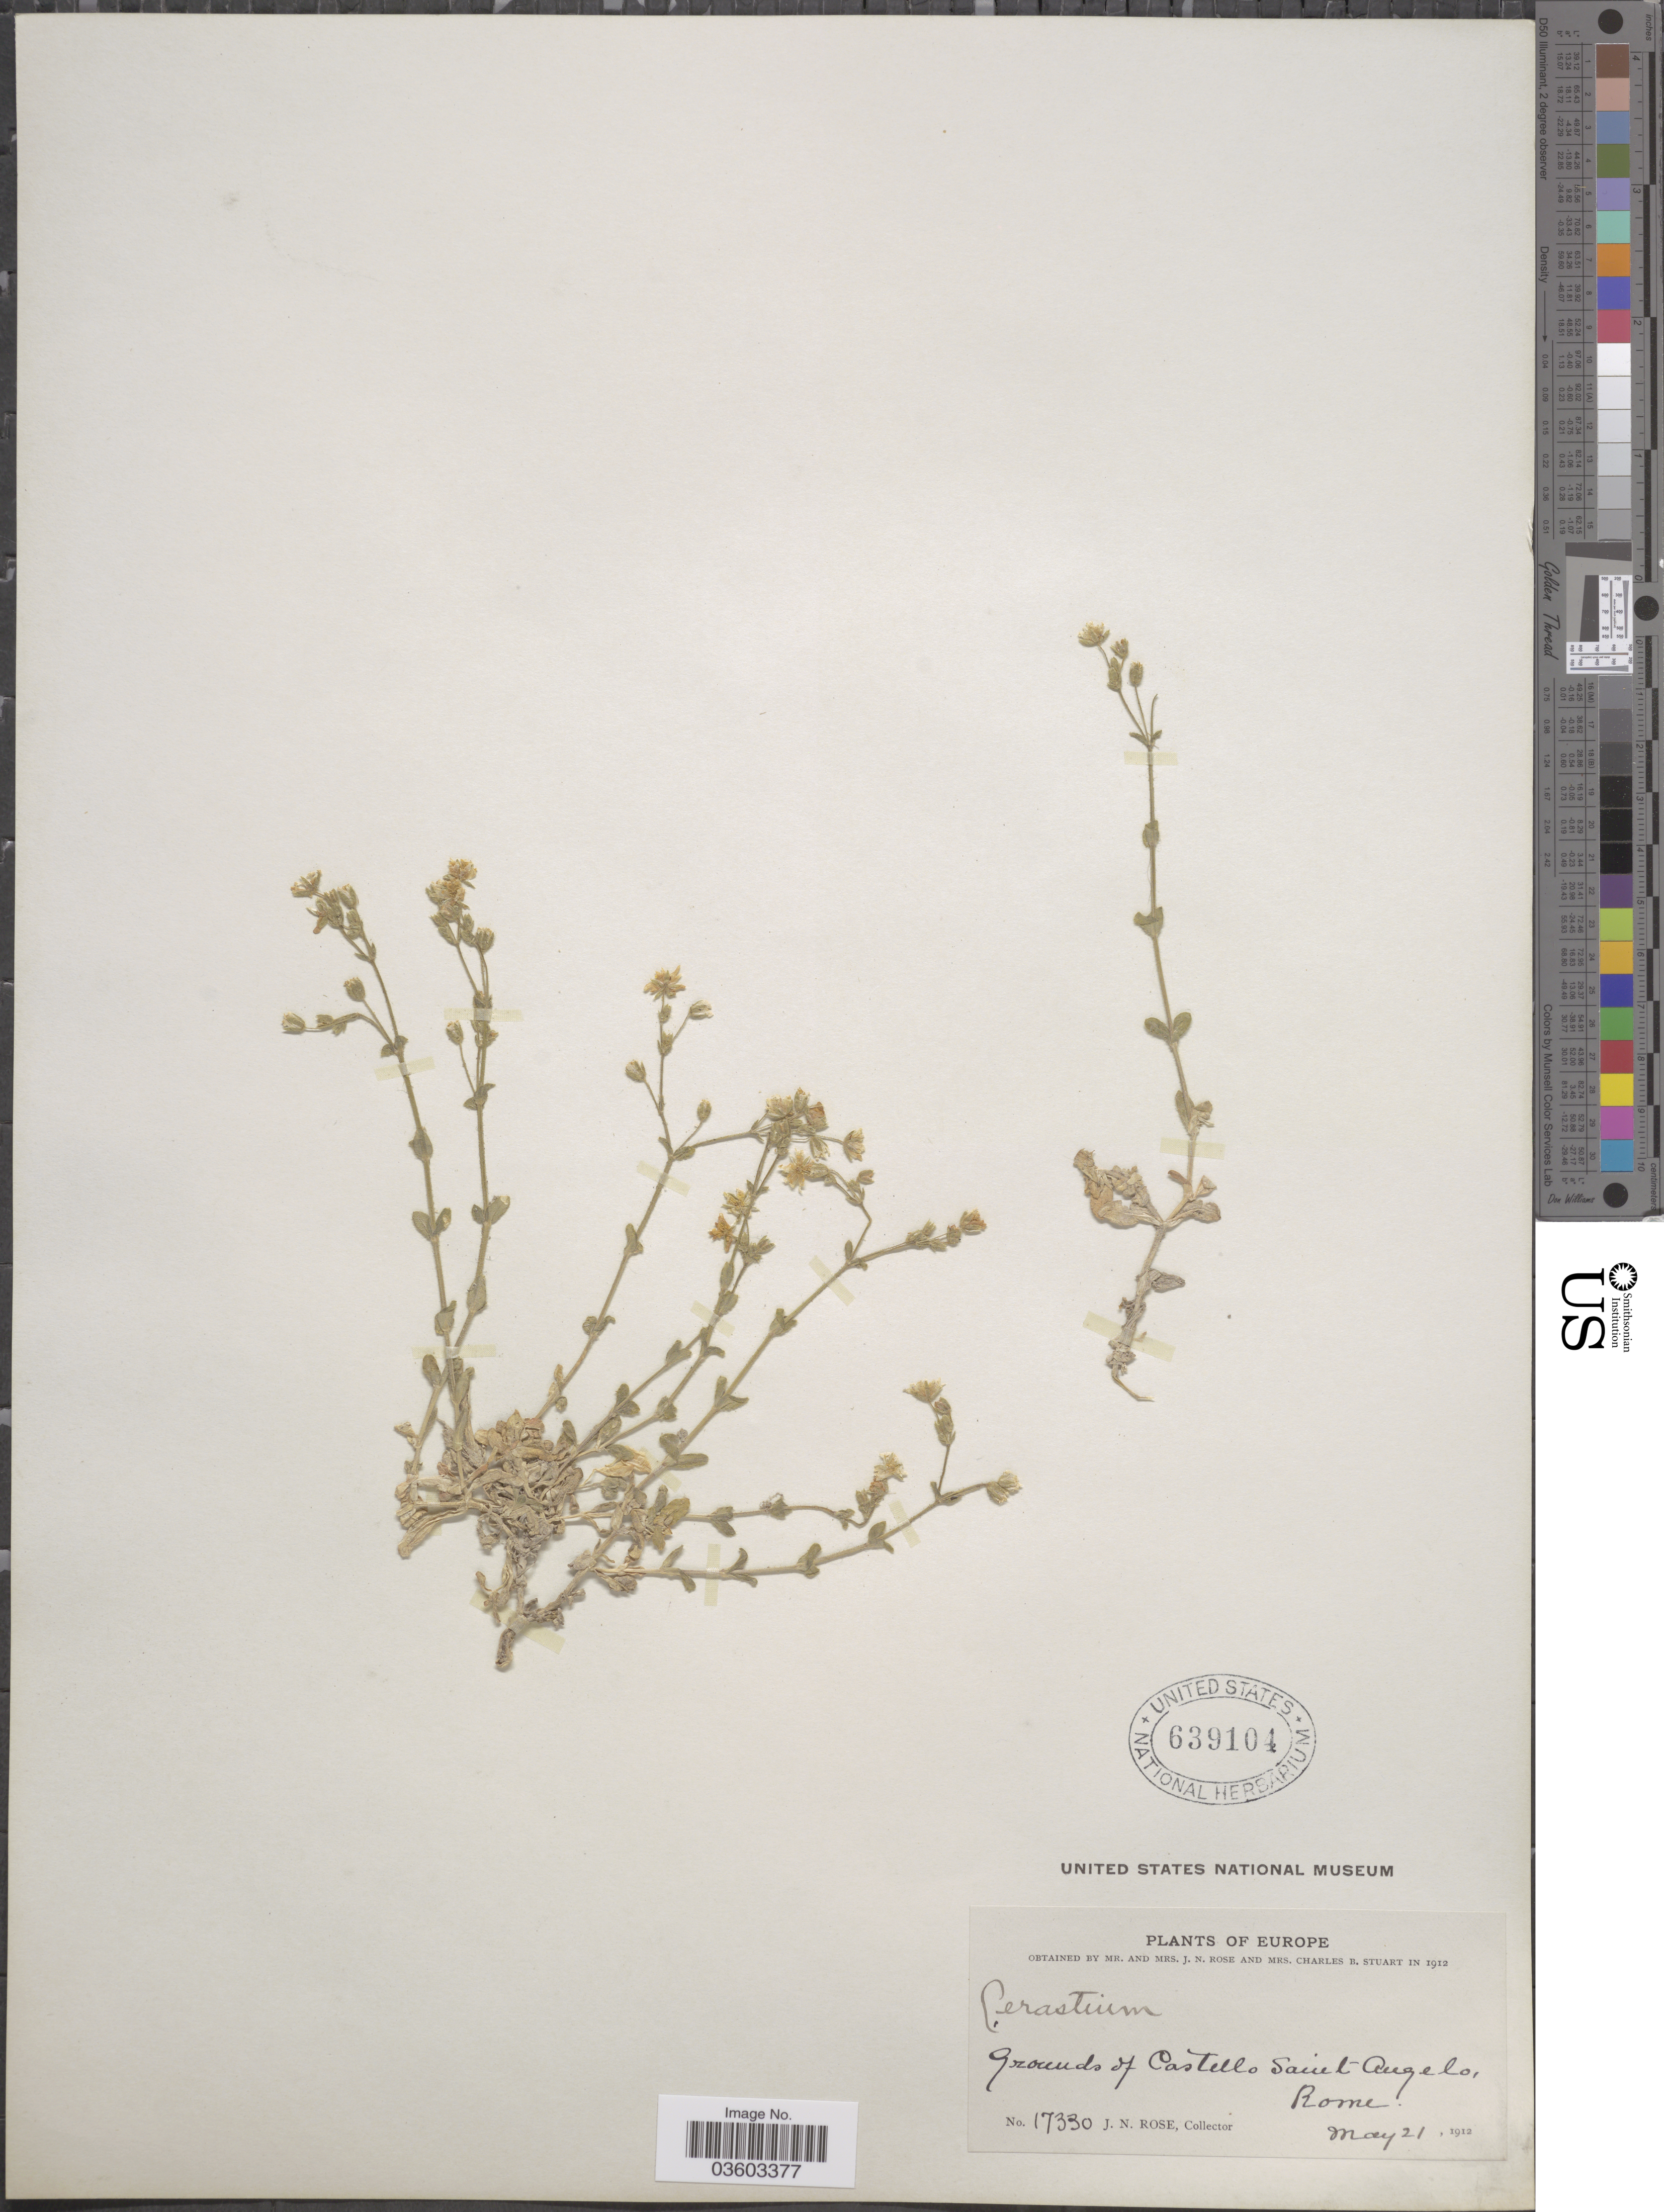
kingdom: Plantae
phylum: Tracheophyta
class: Magnoliopsida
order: Caryophyllales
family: Caryophyllaceae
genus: Cerastium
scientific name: Cerastium sp.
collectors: J. N. Rose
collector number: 17330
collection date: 1912-05-21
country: Italy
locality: Grounds of Castello Saint Angelo, Rome. Europe.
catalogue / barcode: US 639104